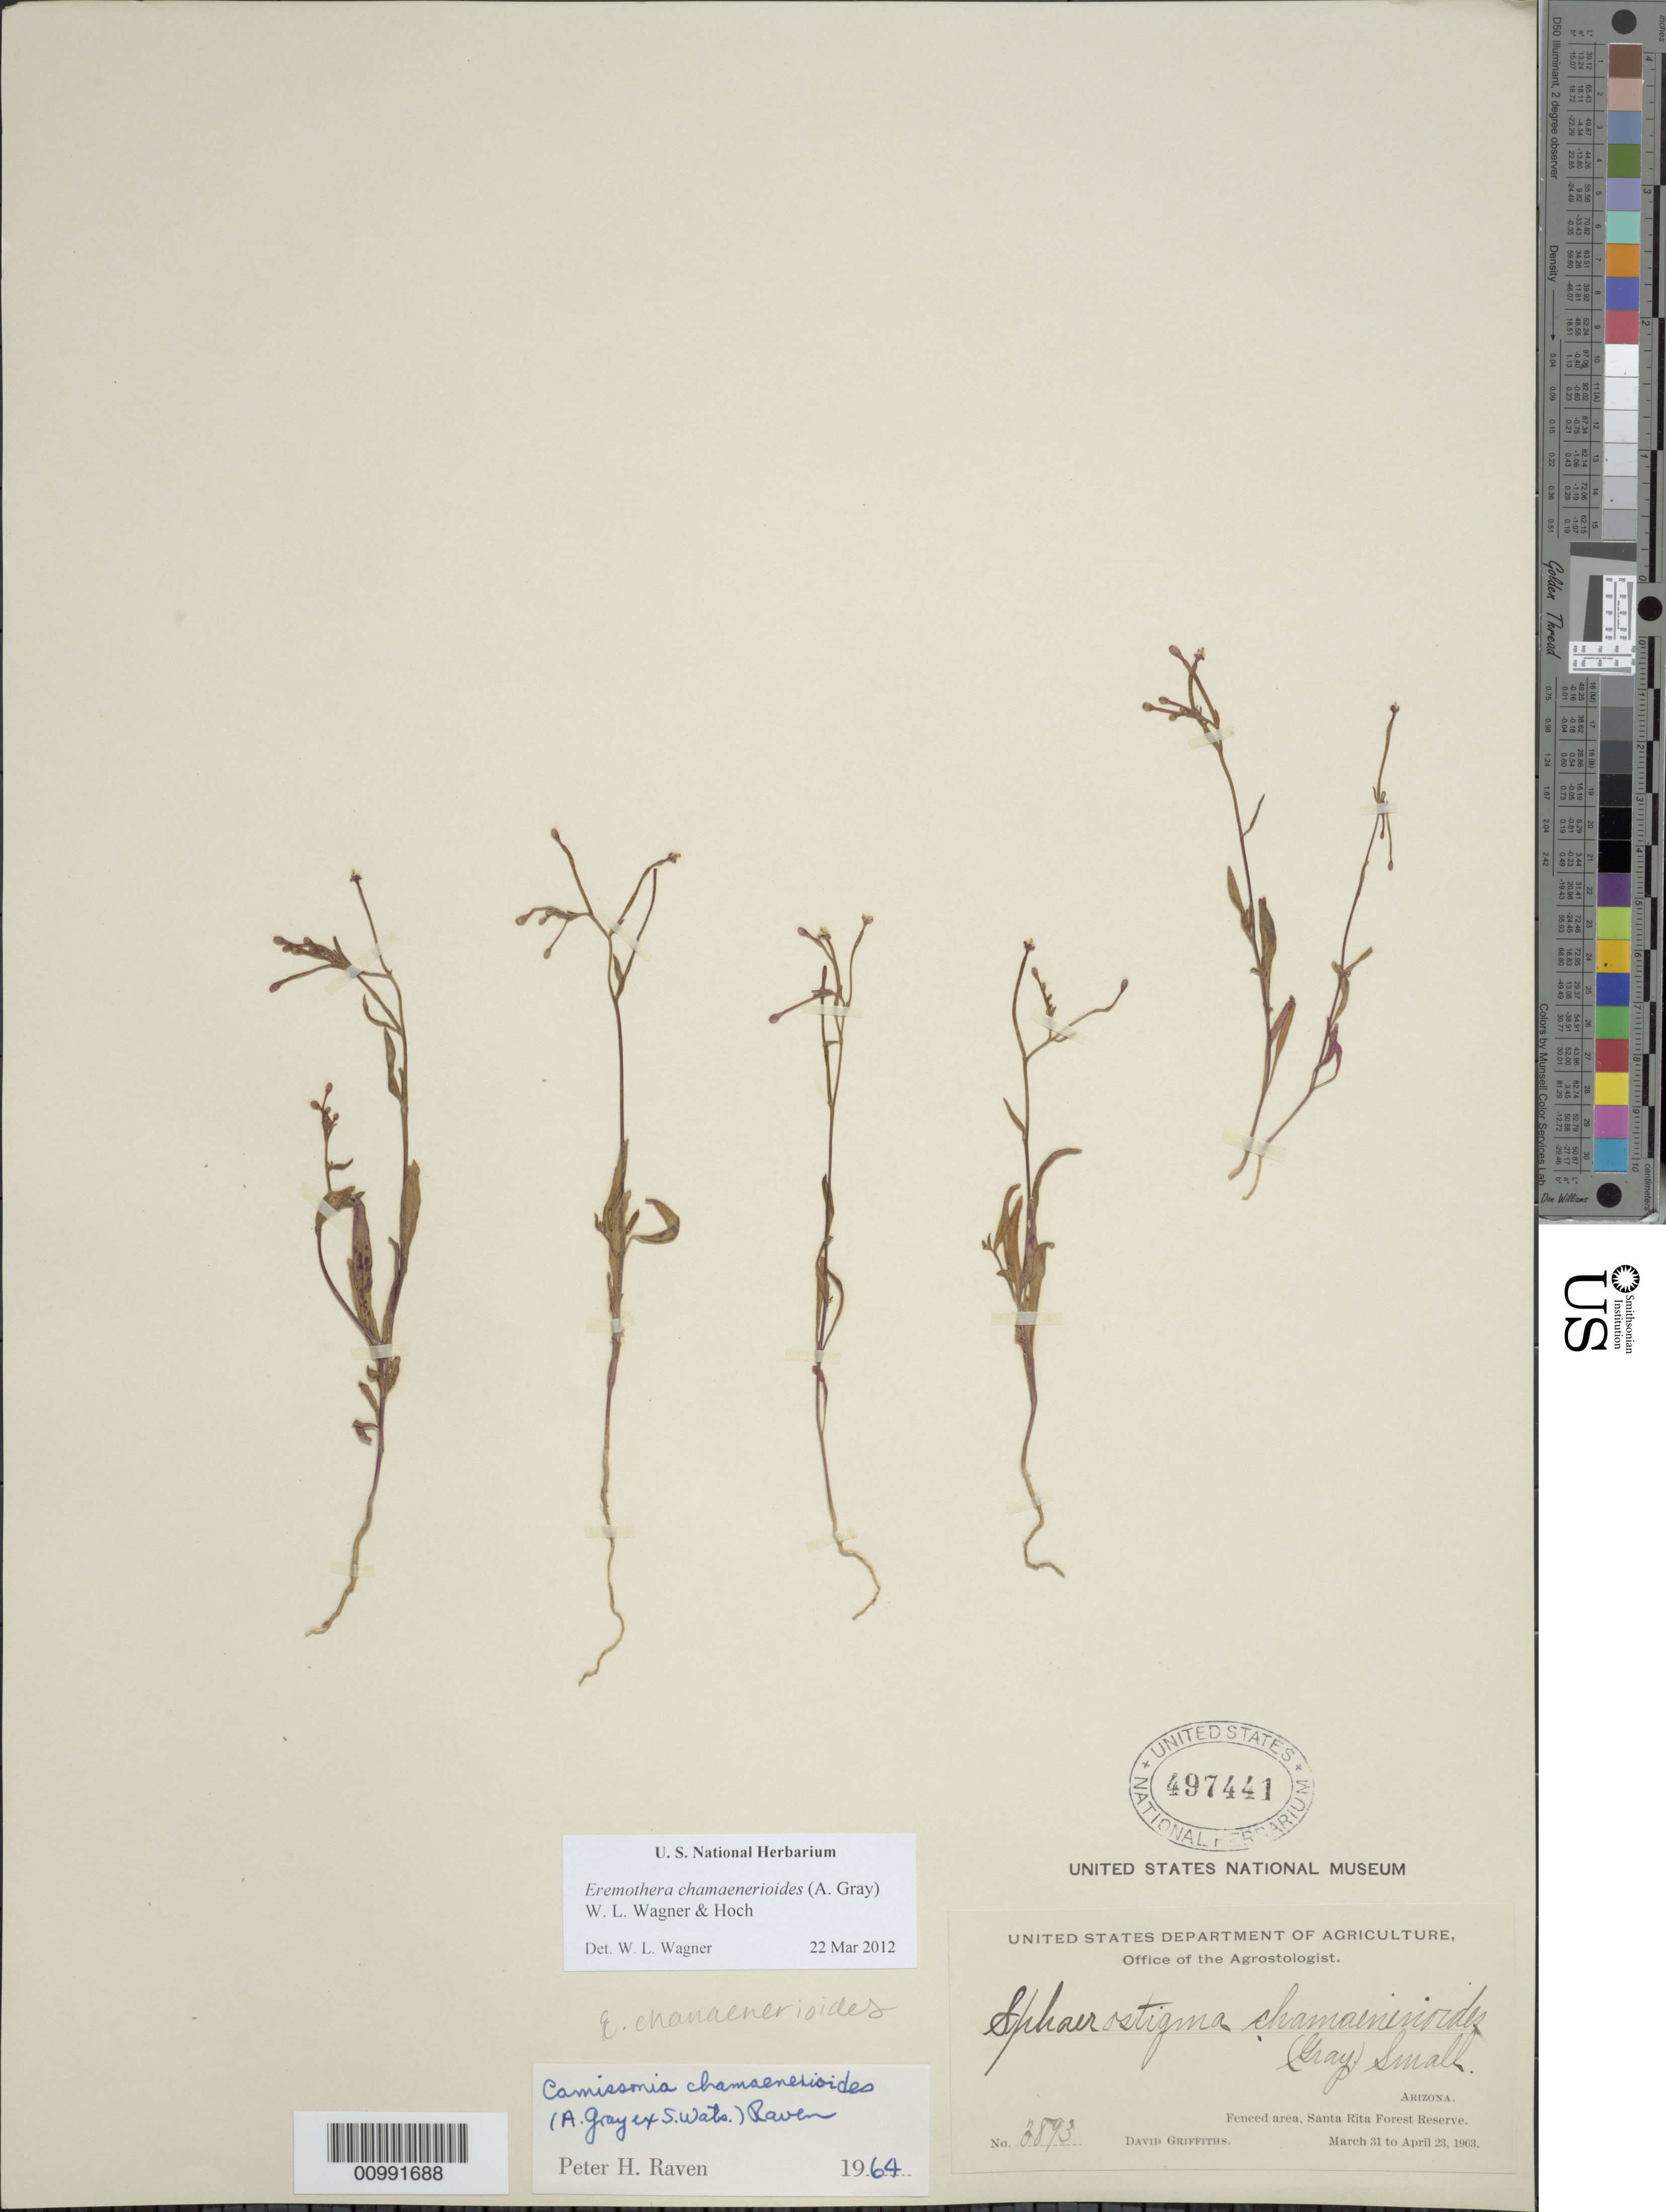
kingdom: Plantae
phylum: Tracheophyta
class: Magnoliopsida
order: Myrtales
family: Onagraceae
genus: Eremothera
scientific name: Eremothera chamaenerioides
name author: (A. Gray) W.L. Wagner & Hoch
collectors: D. Griffiths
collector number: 3893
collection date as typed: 31 Mar 1903 to 23 Apr 1903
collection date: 1903-03-31/1903-04-23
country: United States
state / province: Arizona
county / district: Santa Cruz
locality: Fenced area, Santa Rita Forest Reserve.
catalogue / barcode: US 497441